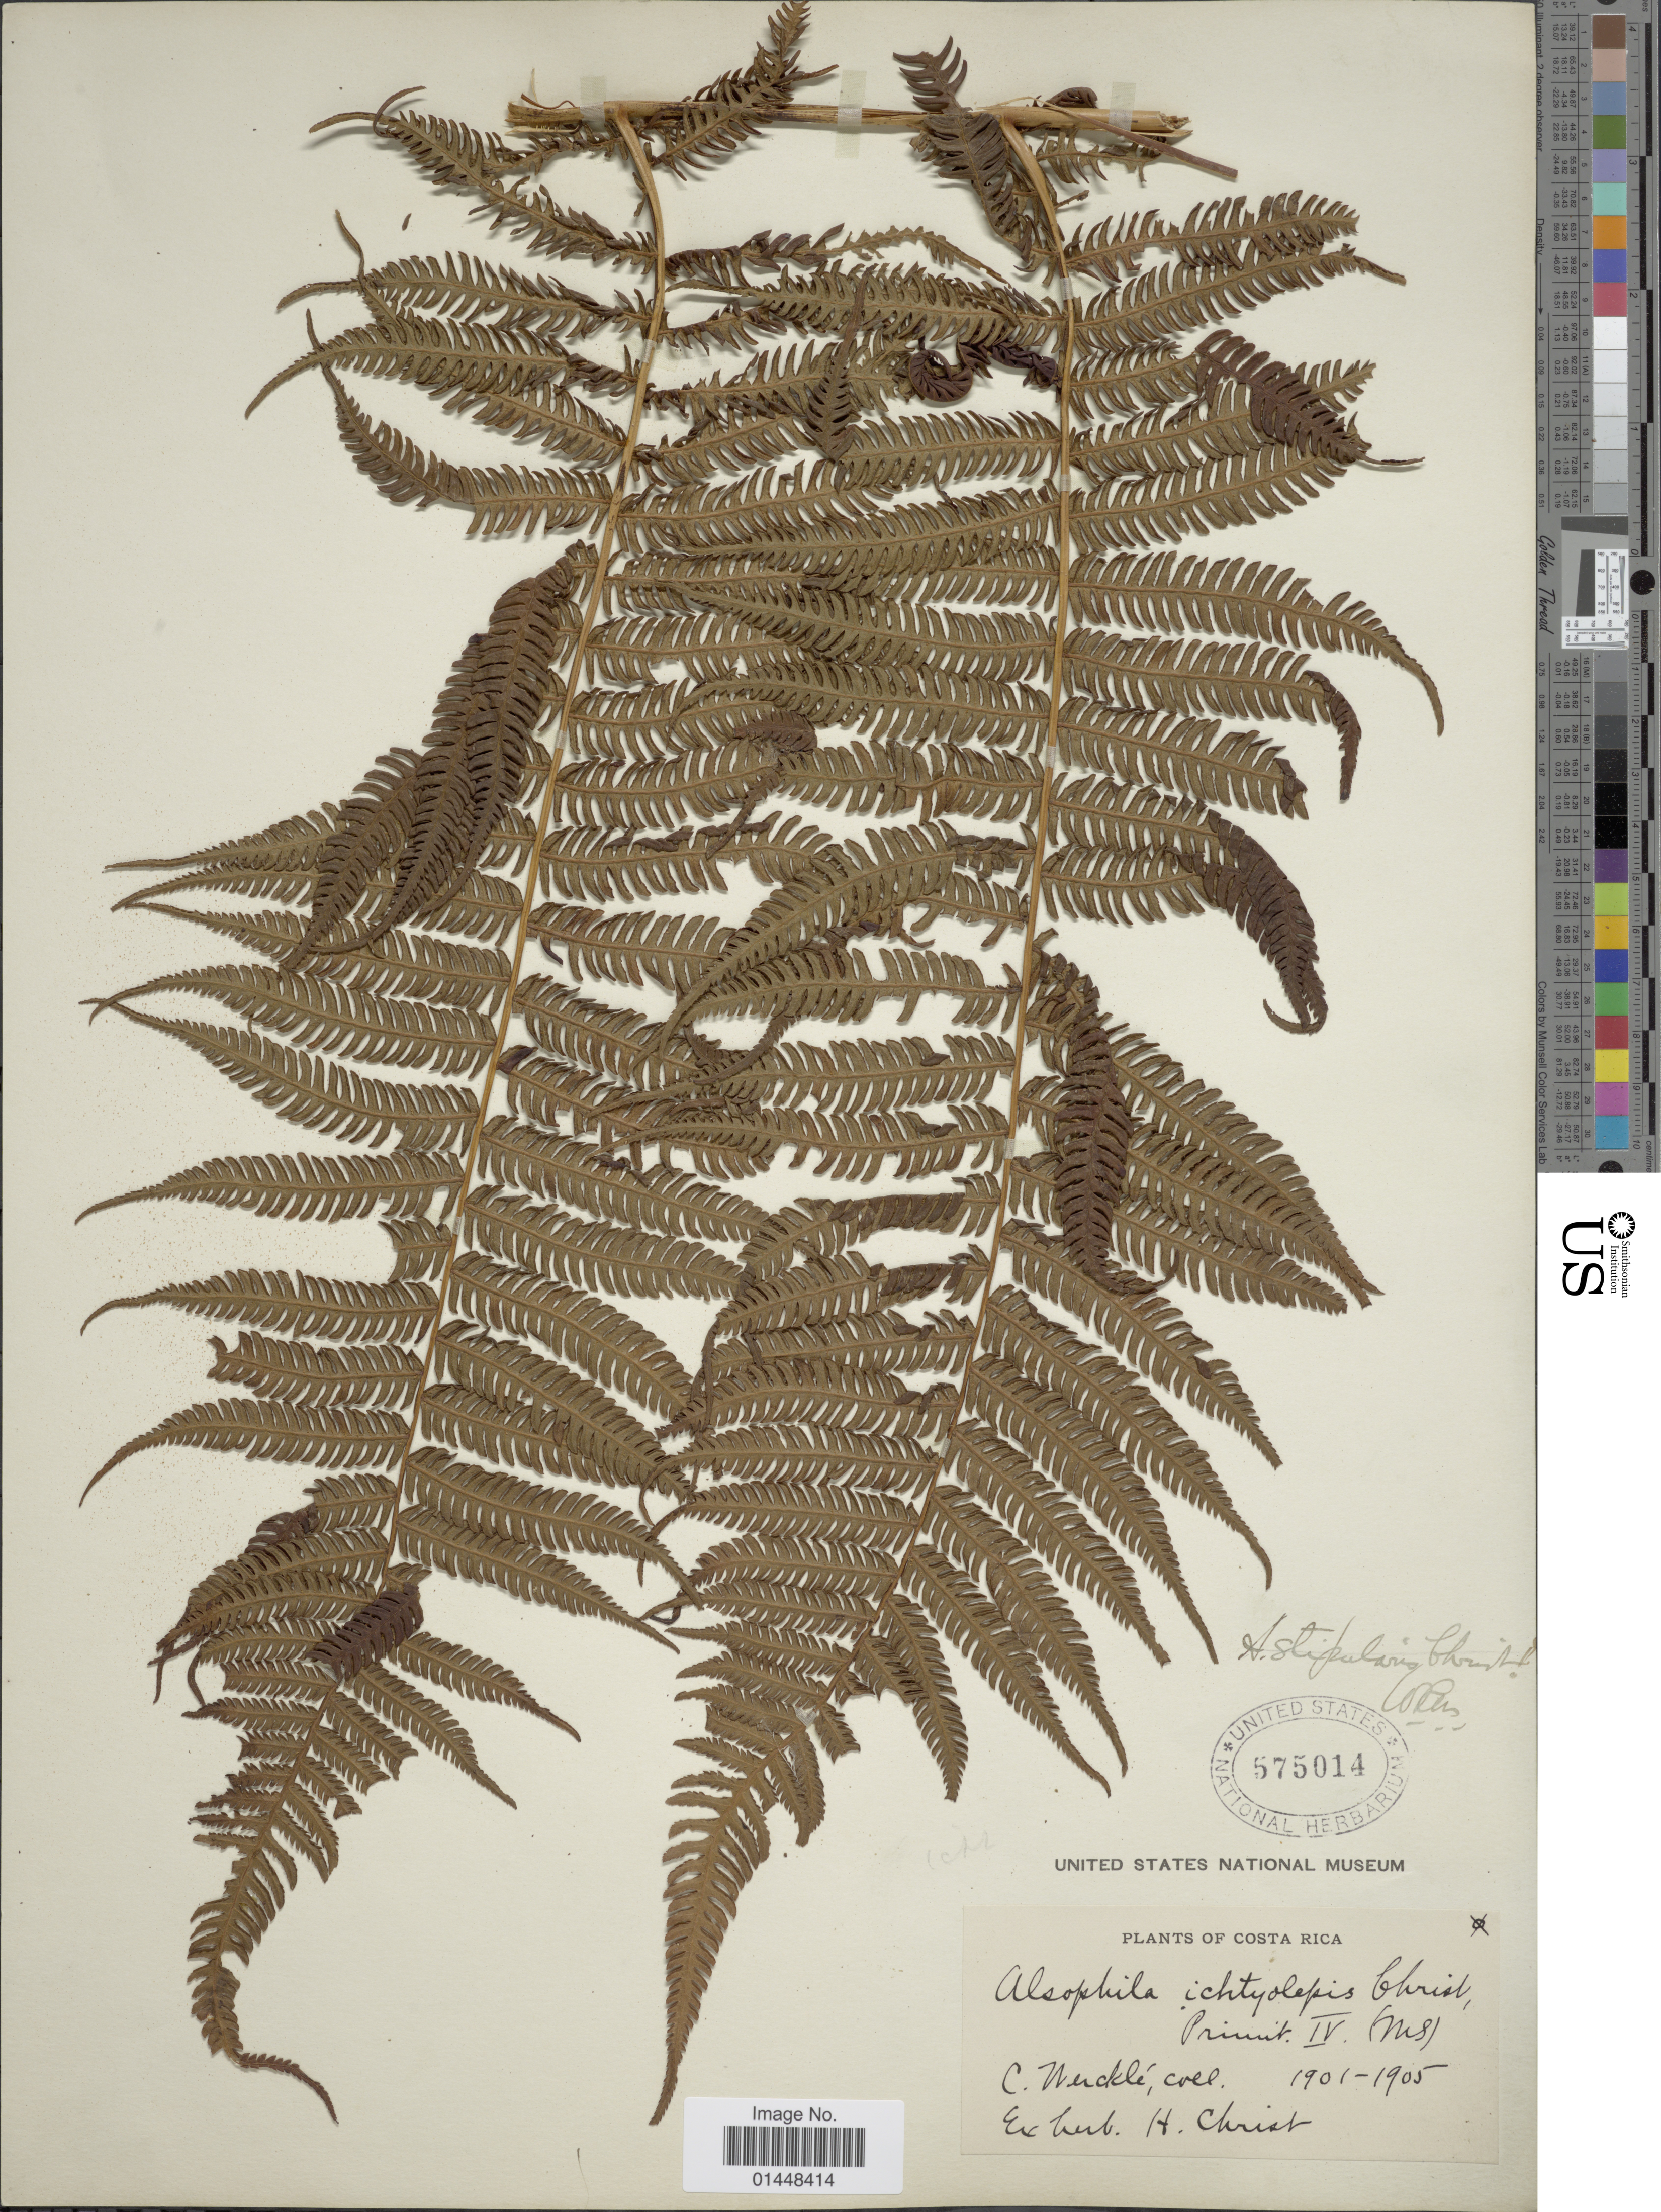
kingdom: Plantae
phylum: Tracheophyta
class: Polypodiopsida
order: Cyatheales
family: Cyatheaceae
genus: Cyathea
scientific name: Cyathea bicrenata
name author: Liebm.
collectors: C. C Wercklé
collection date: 1901/1905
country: Costa Rica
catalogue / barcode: US 575014